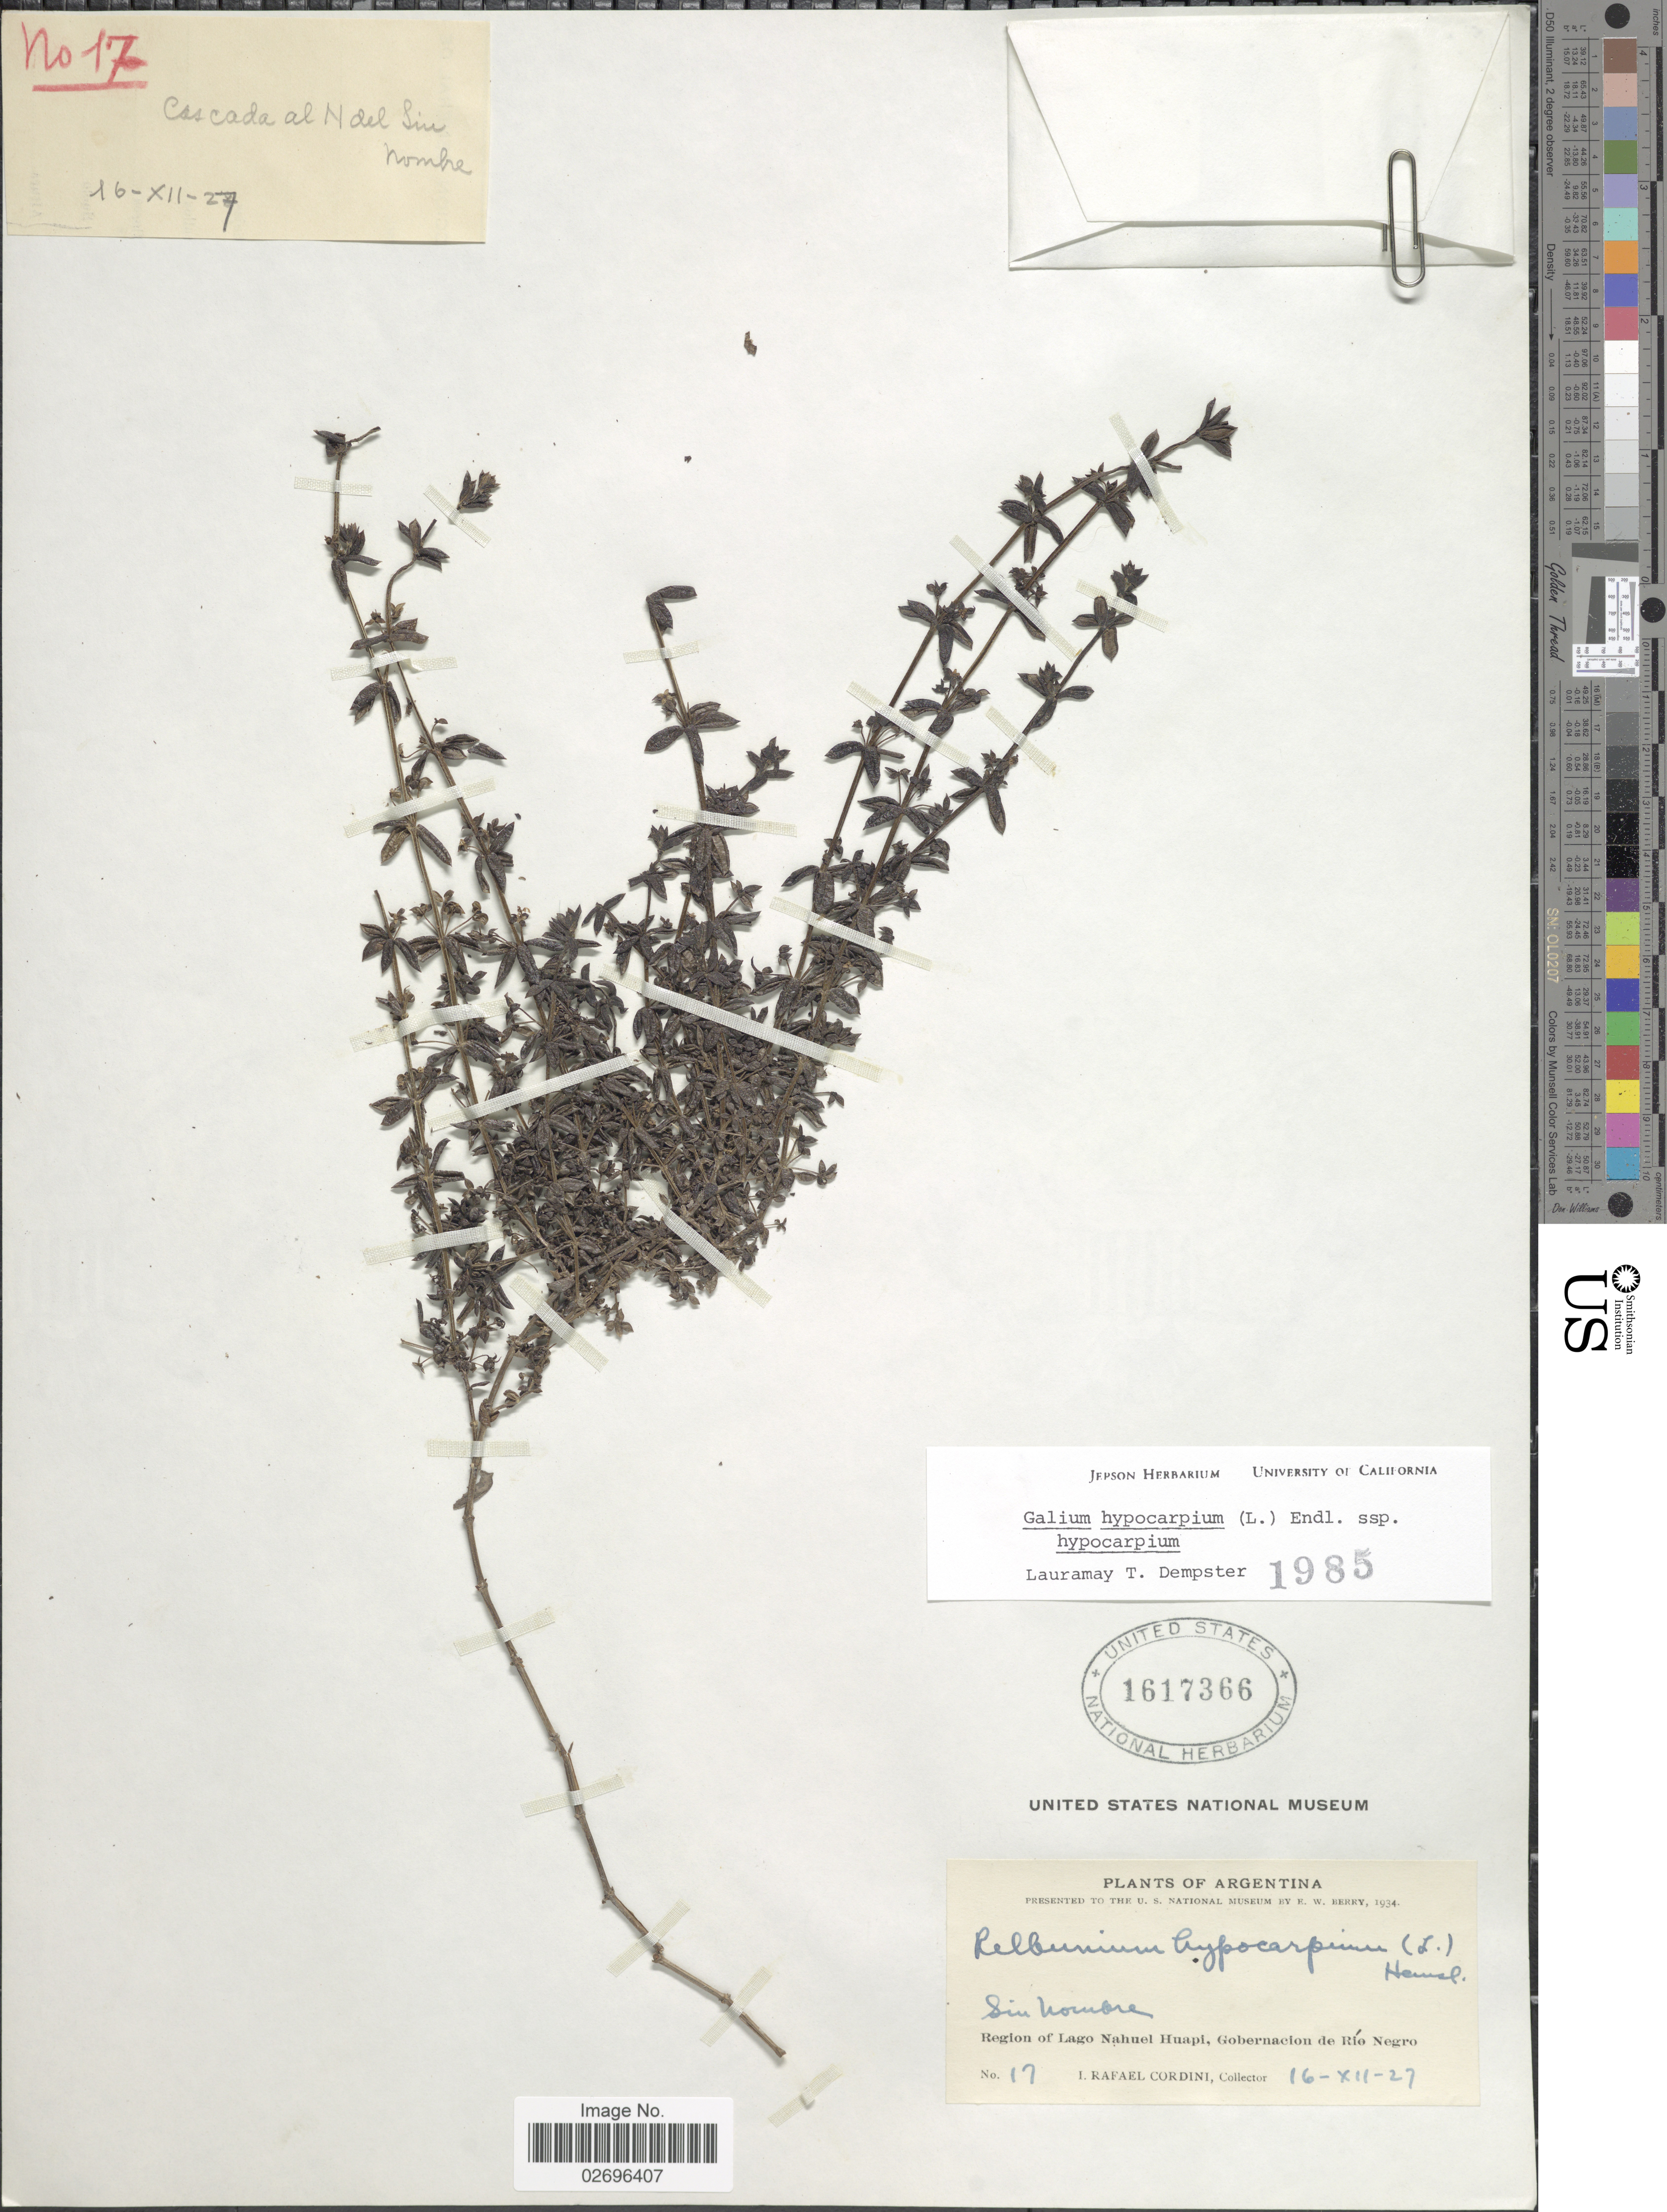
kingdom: Plantae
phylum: Tracheophyta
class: Magnoliopsida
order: Gentianales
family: Rubiaceae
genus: Galium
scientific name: Galium hypocarpium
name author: (L.) Endl. ex Griseb.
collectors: I. Cordini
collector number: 17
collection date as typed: Transcribed d/m/y: 16/12/27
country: Argentina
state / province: Rio Negro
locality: Cascada el N del Sin Nombre, Region of Lago Nahuel Huapo, Gobernacion de Rio Negro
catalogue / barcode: US 1617366